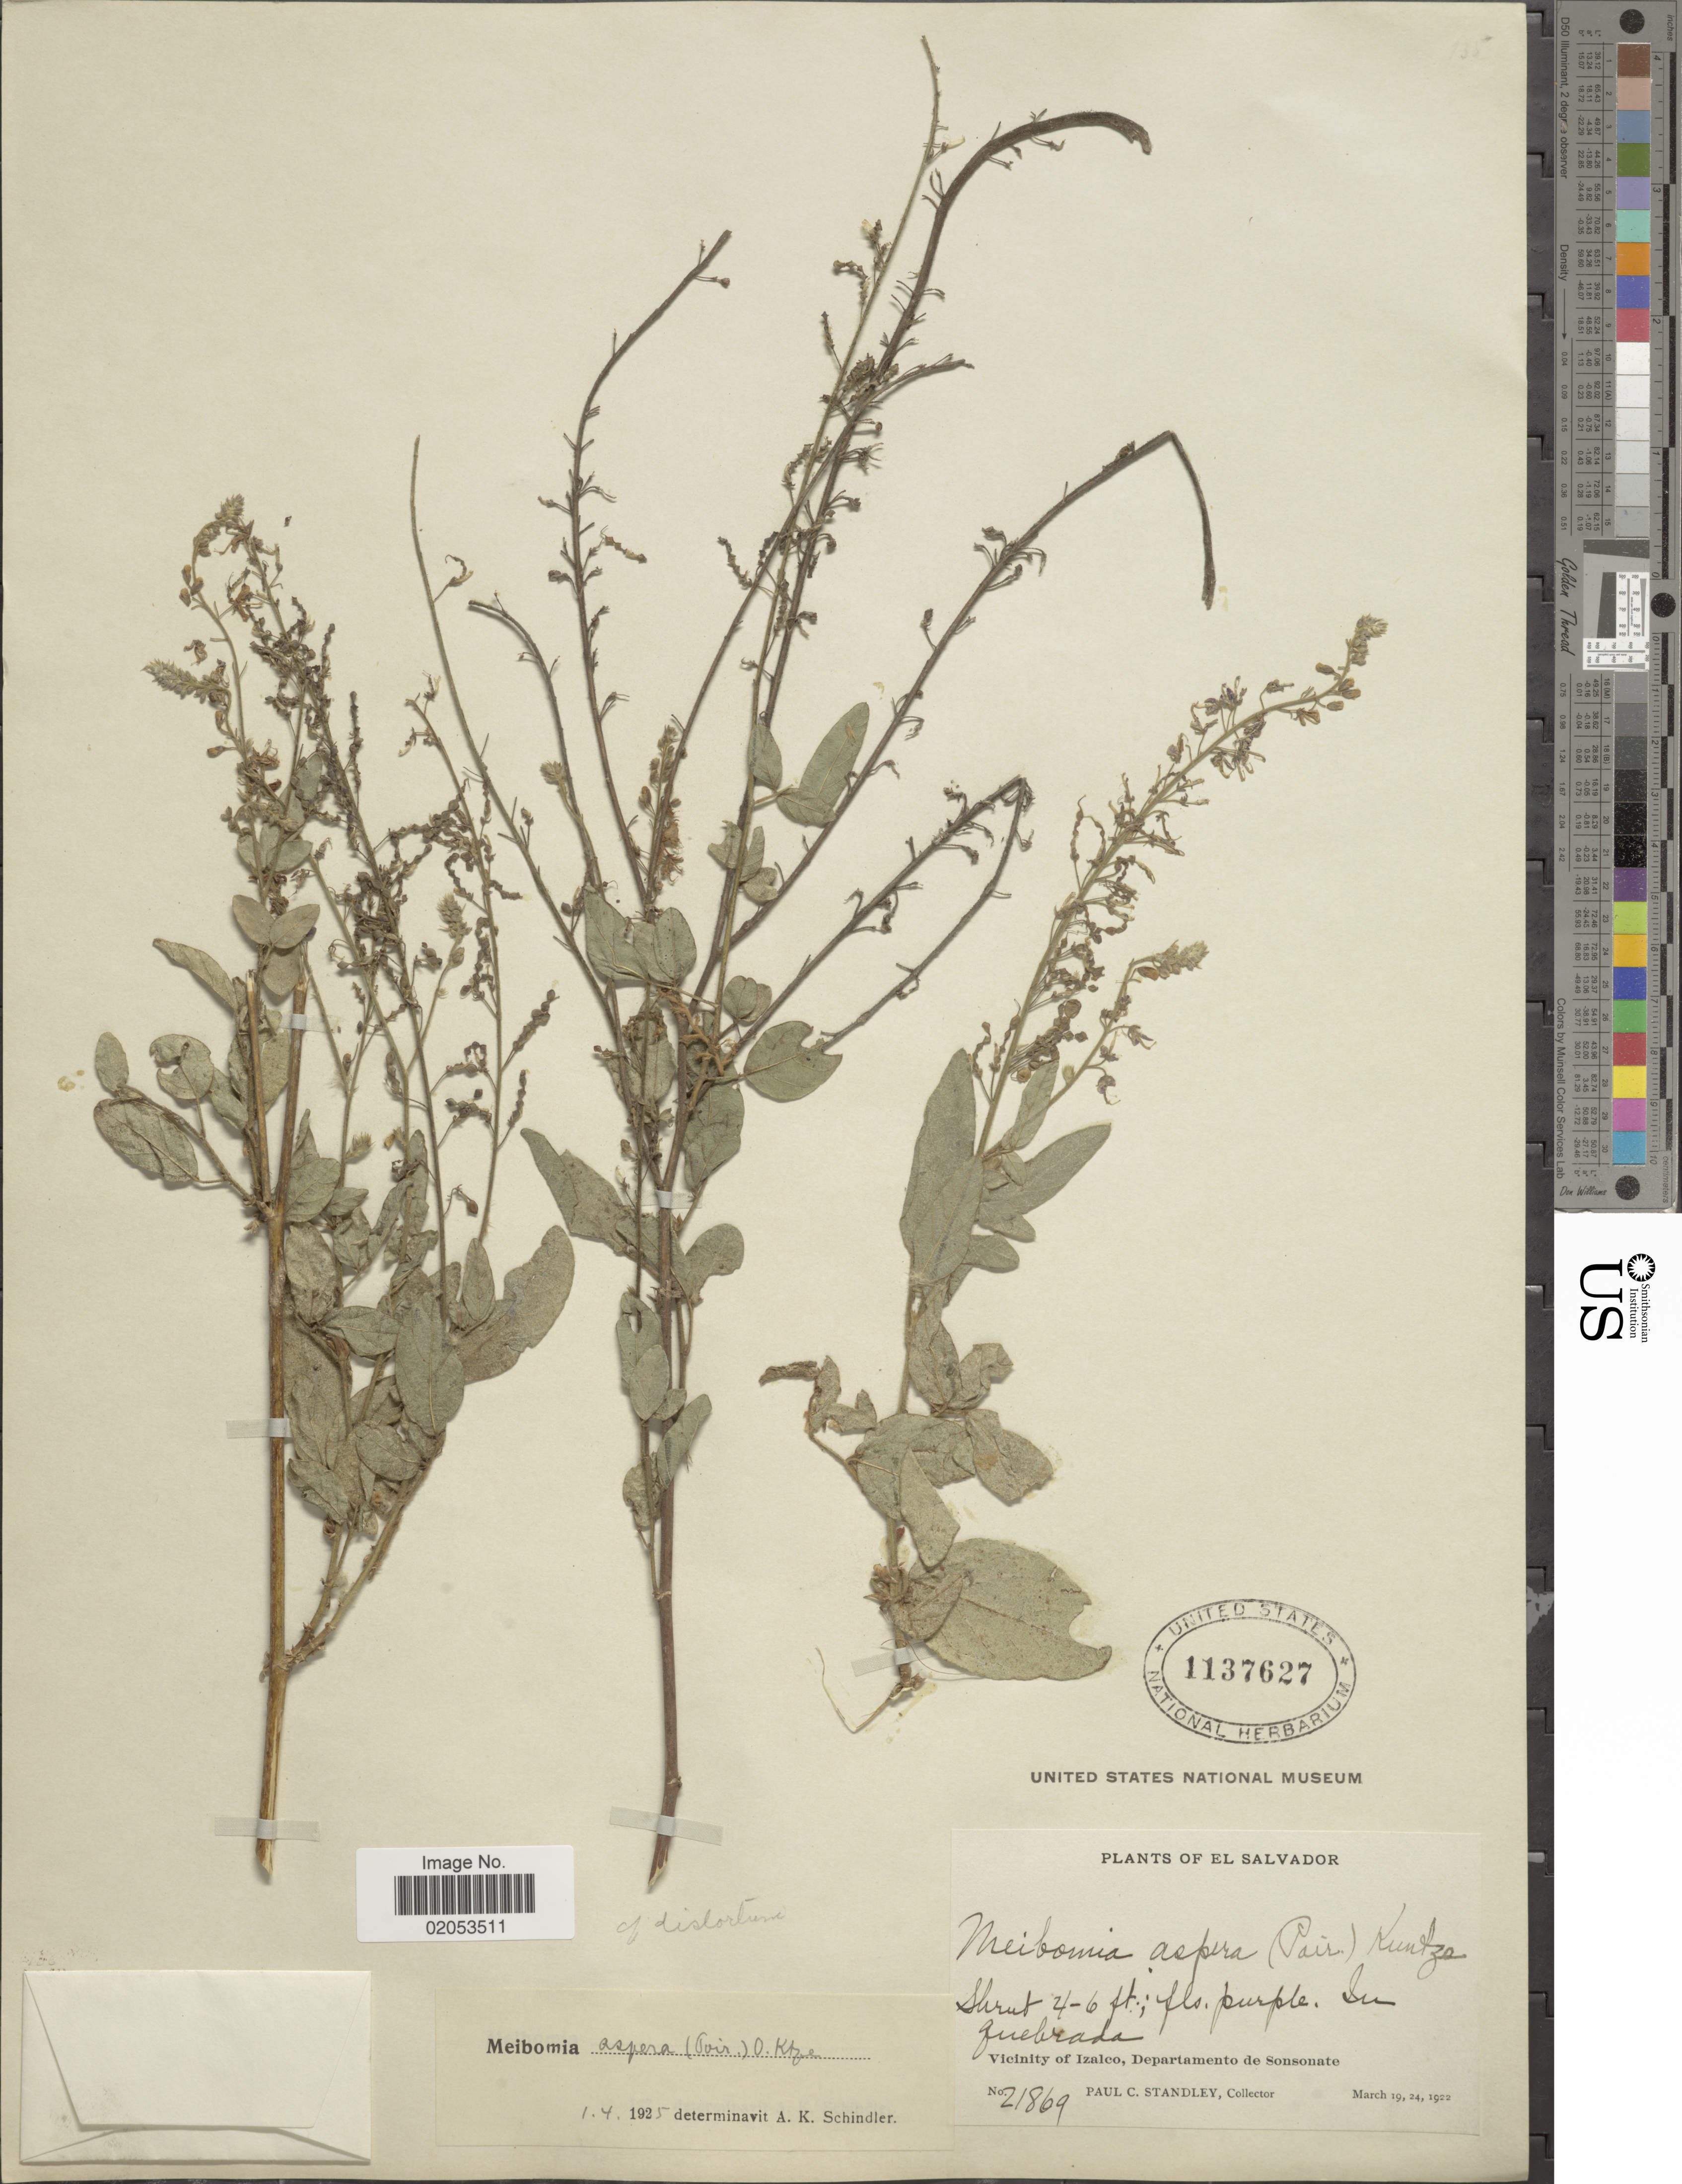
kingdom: Plantae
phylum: Tracheophyta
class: Magnoliopsida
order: Fabales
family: Fabaceae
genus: Desmodium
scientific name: Desmodium distortum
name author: (Aubl.) J.F. Macbr.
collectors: P. C. Standley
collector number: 21869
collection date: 1922-03-19/1922-03-24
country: El Salvador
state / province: Sonsonate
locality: In Quebrada, Vicinity of Izalco, Departamento de Sonsonate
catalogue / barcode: US 1137627